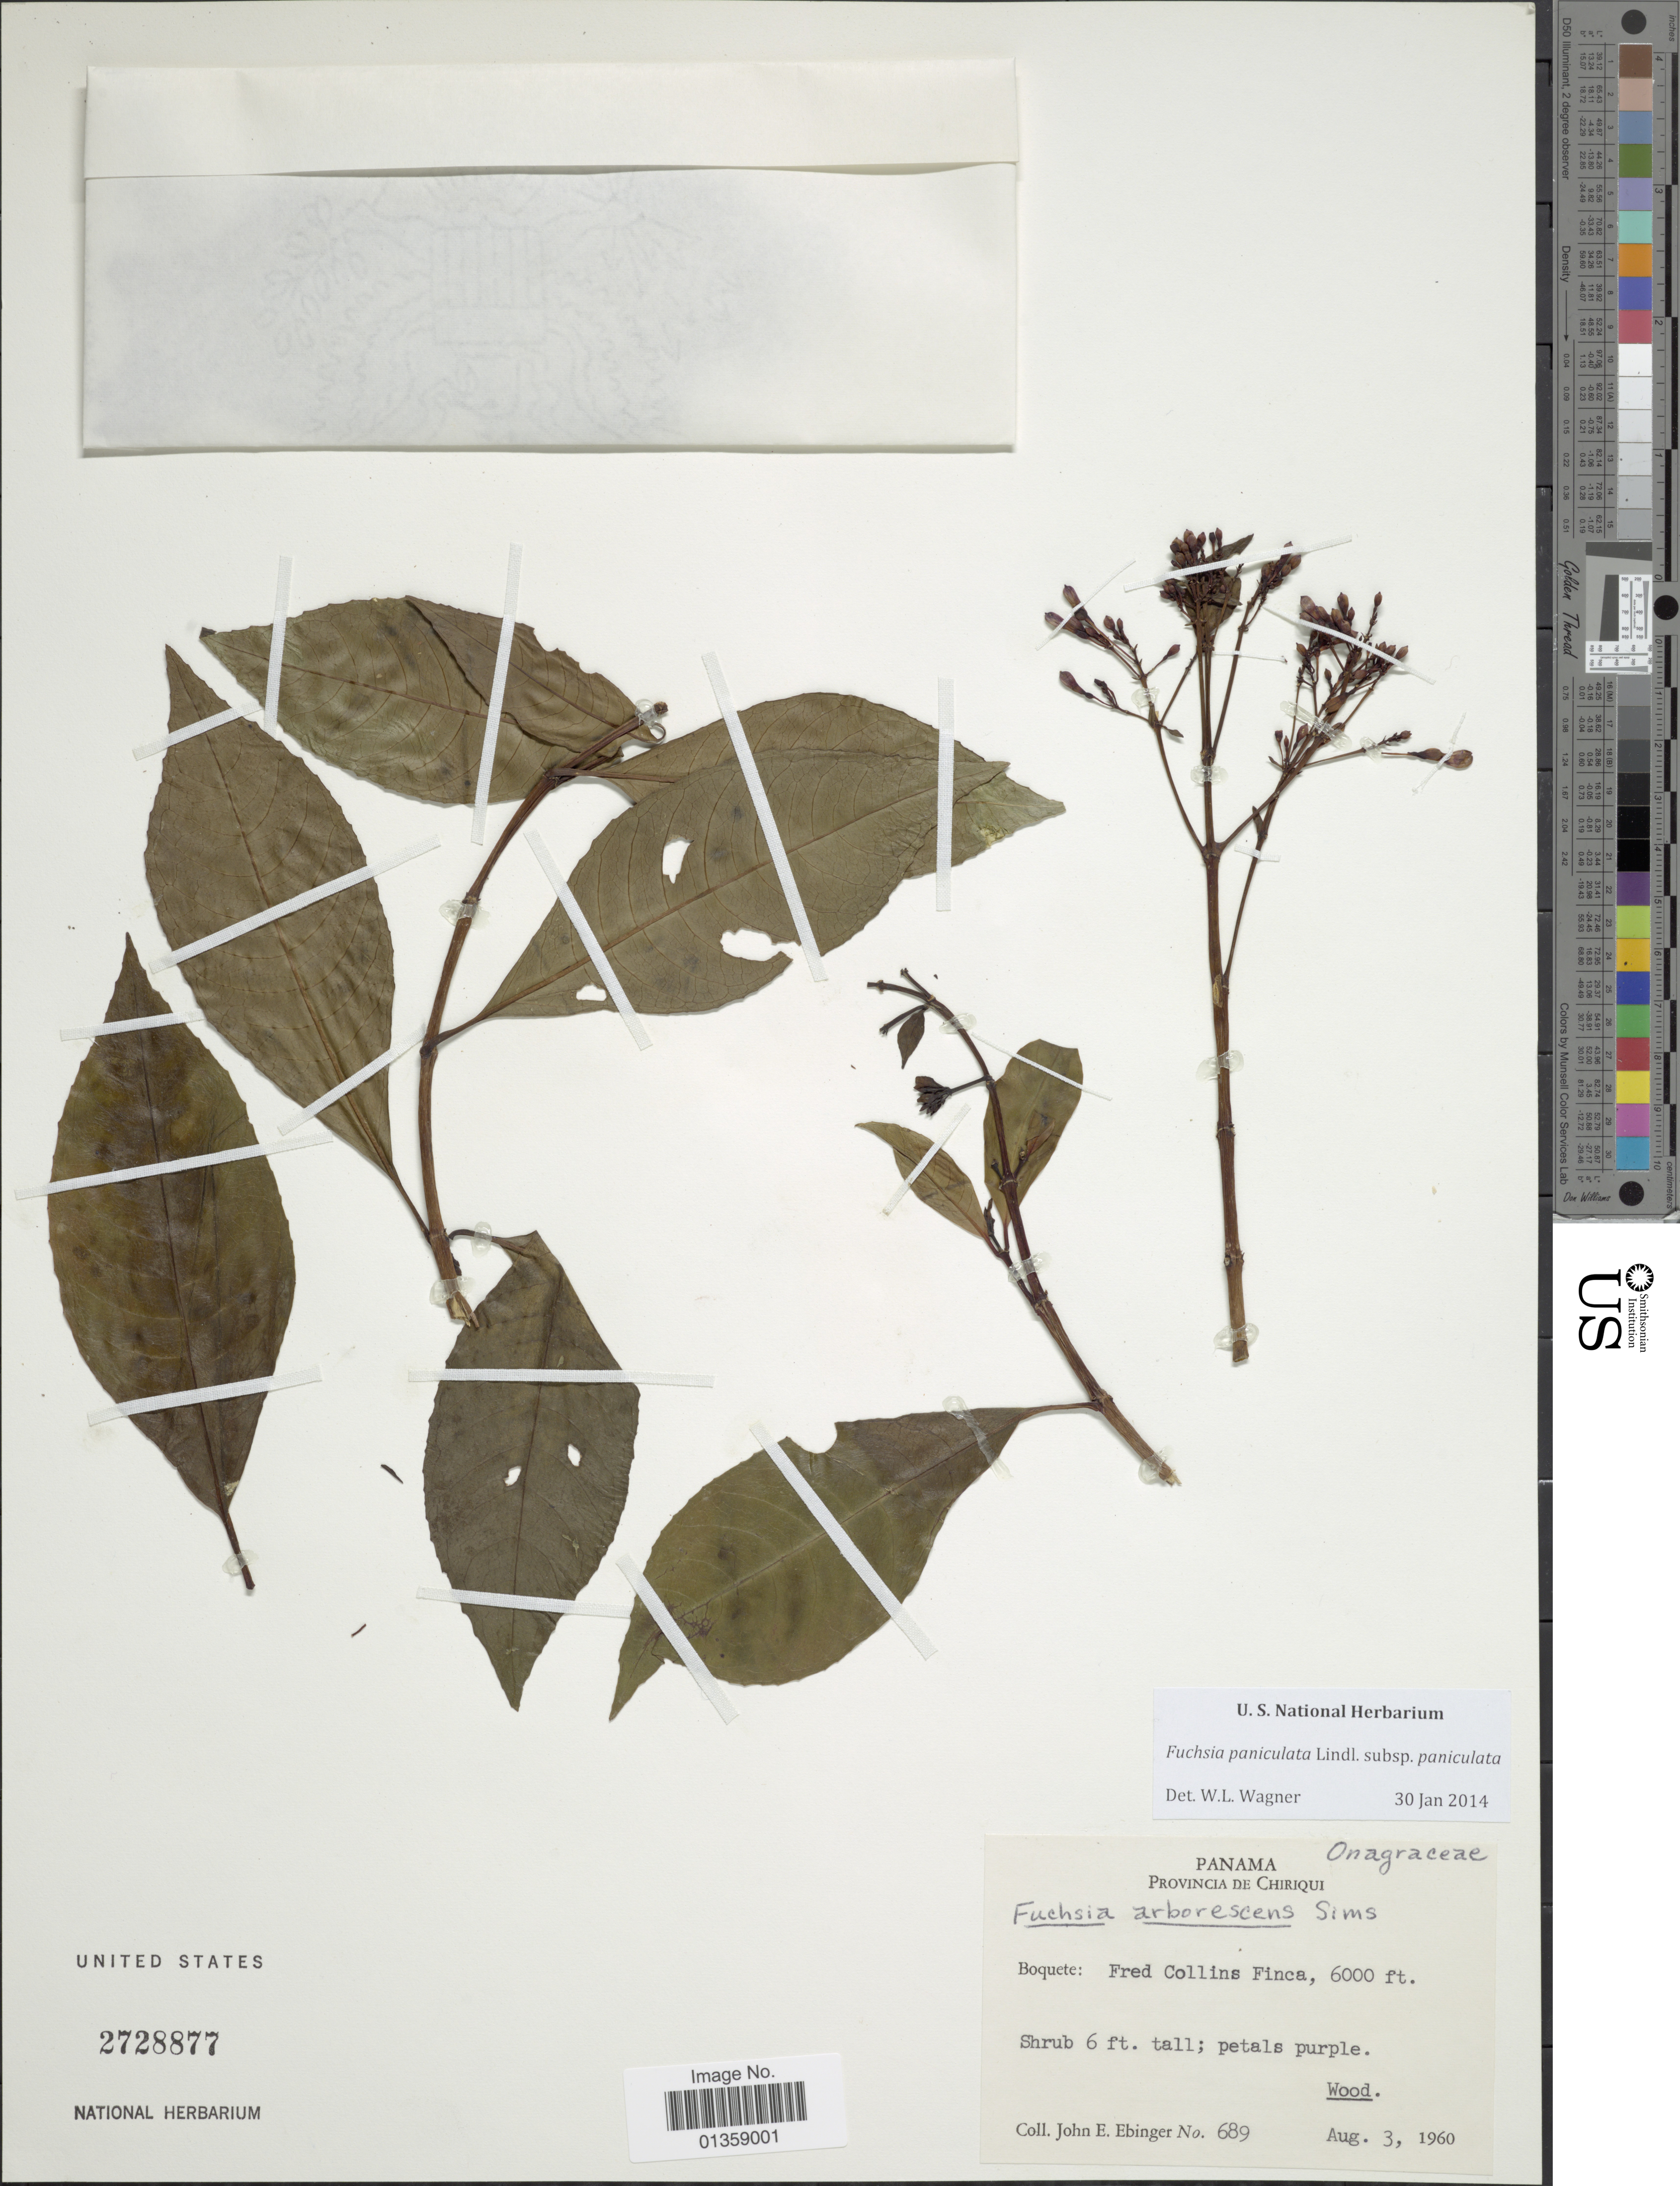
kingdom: Plantae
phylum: Tracheophyta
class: Magnoliopsida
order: Myrtales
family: Onagraceae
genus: Fuchsia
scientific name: Fuchsia paniculata subsp. paniculata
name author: Lindl.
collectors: J. Ebinger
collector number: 689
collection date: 1960-08-03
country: Panama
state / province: Chiriqui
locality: Boquete: Fred Collins Finca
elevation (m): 1829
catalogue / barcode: US 2728877